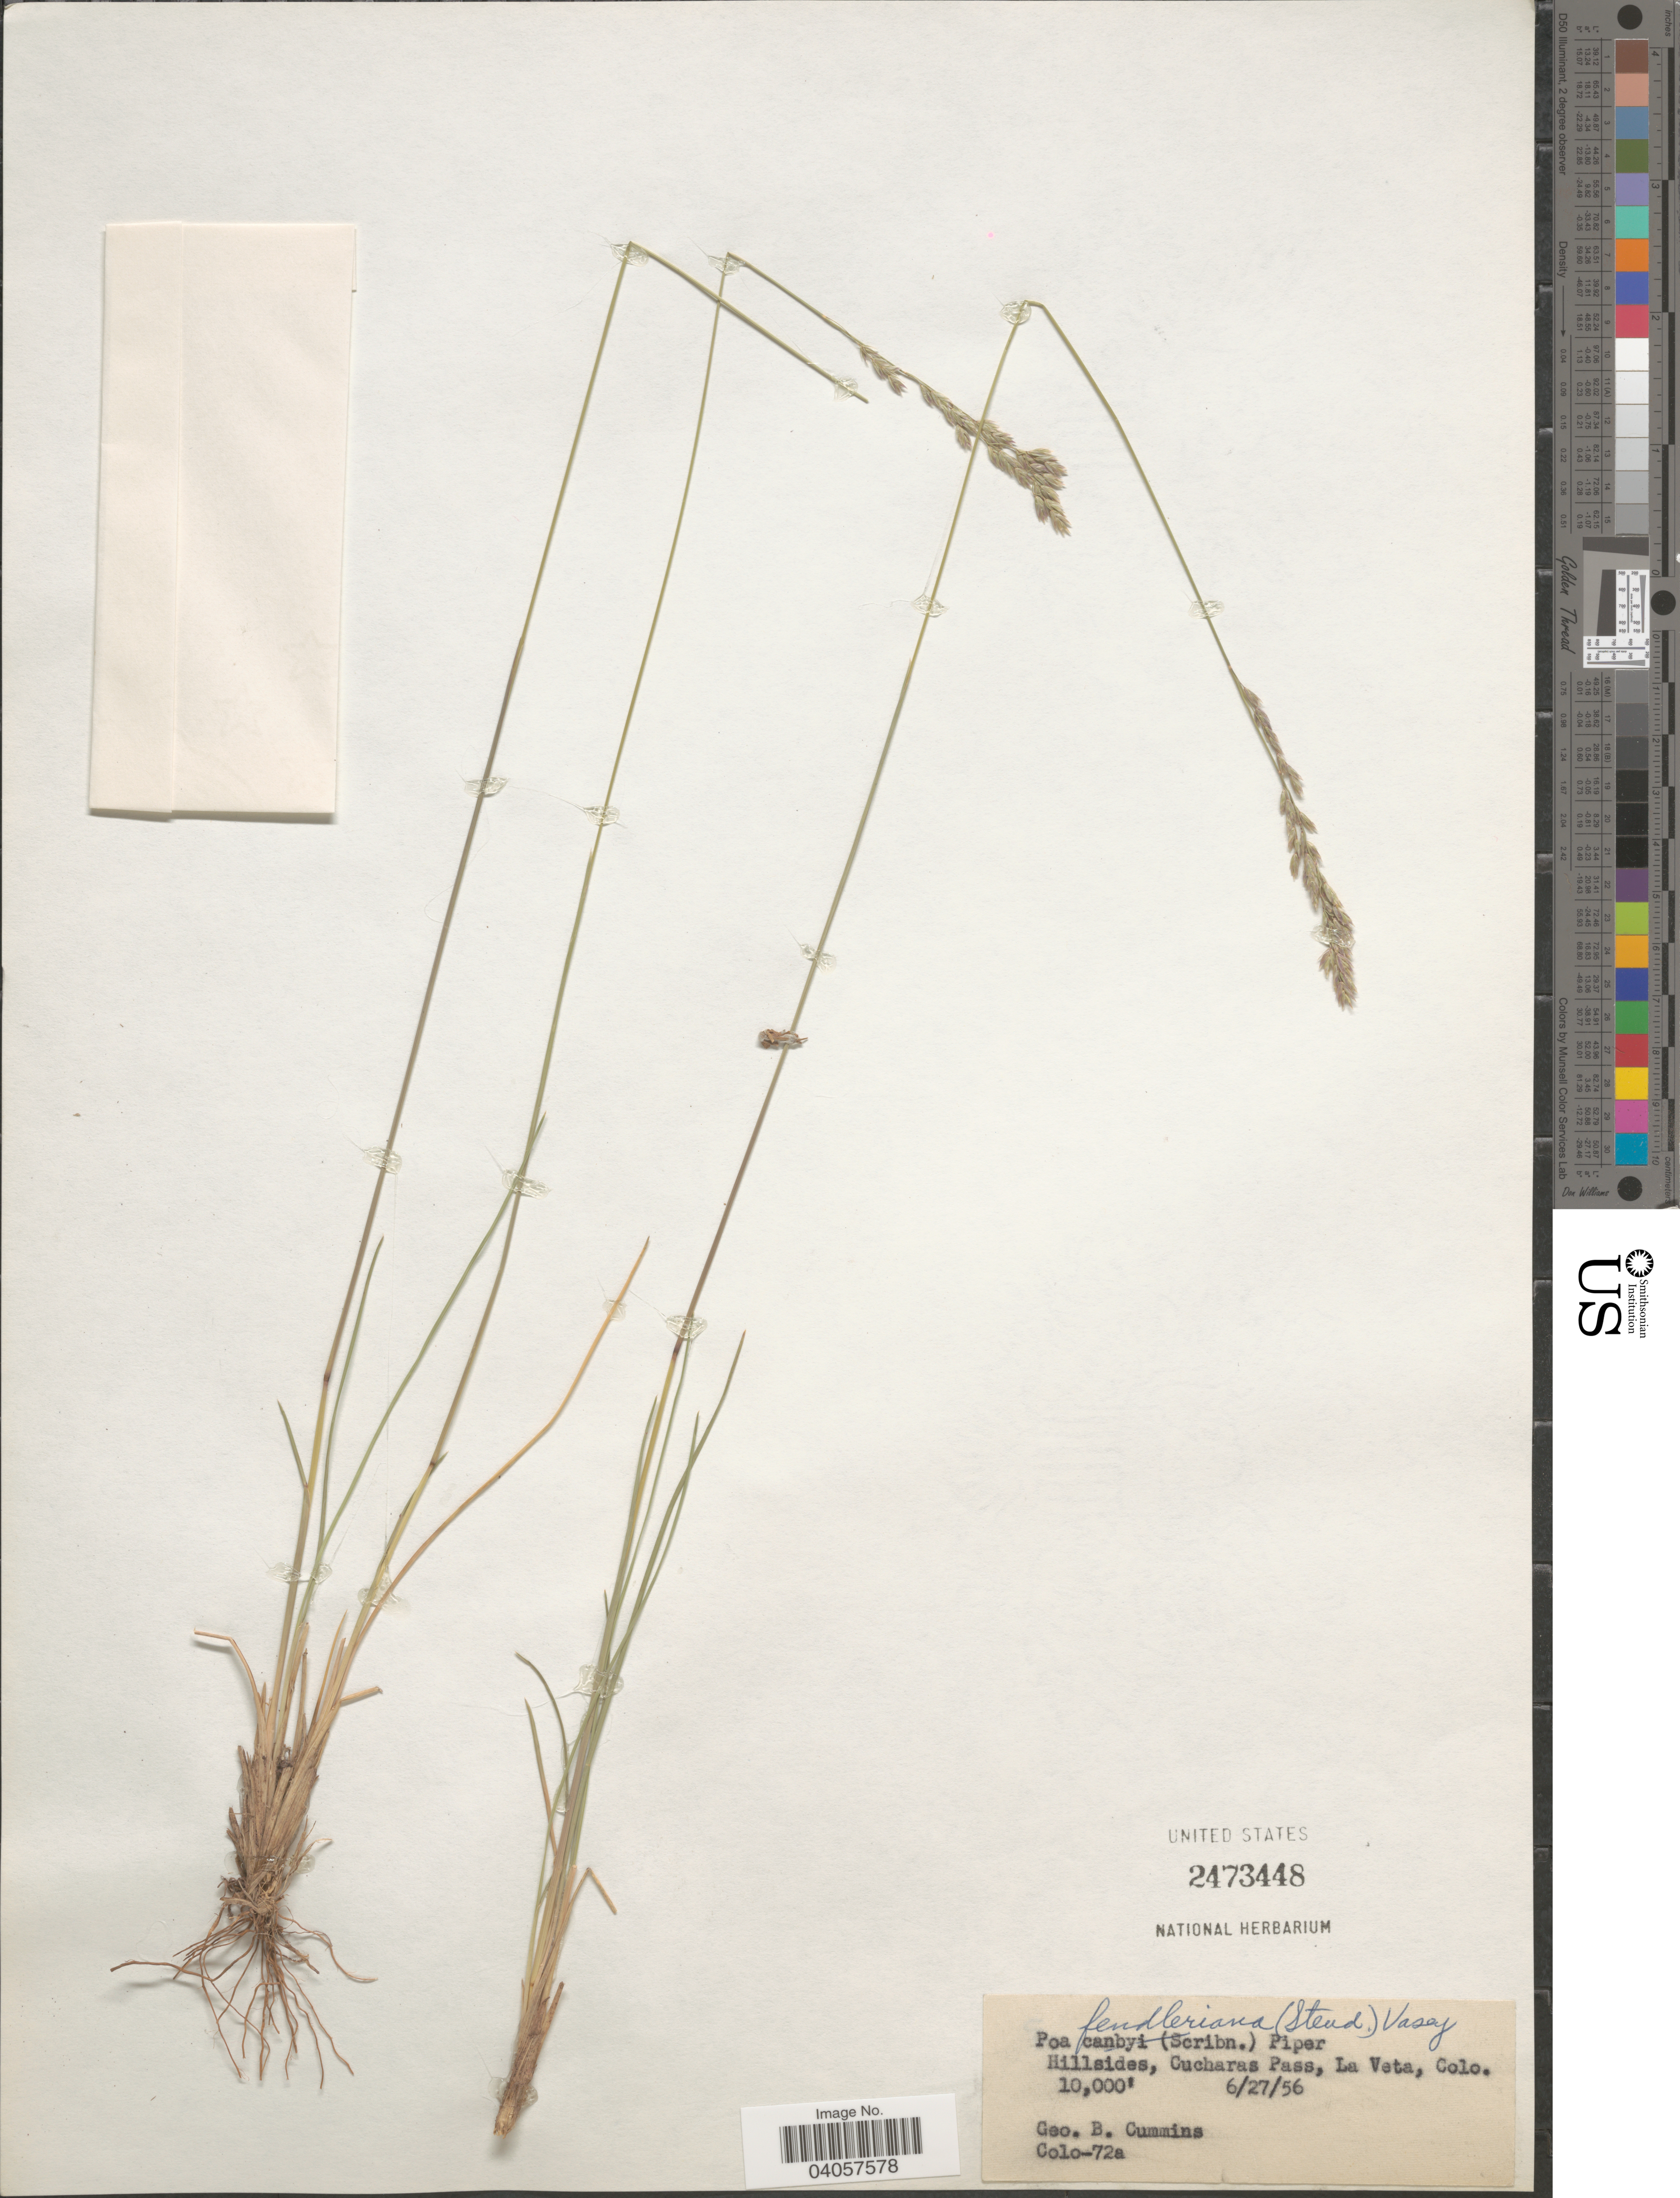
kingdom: Plantae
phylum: Tracheophyta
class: Liliopsida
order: Poales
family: Poaceae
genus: Poa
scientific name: Poa fendleriana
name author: (Steud.) Vasey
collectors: G. Cummins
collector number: Colo-72a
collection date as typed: Transcribed d/m/y: 27/6/56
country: United States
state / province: Colorado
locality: Hillsides, Cucharas Pass, La Veta.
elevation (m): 3048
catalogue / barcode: US 2473448